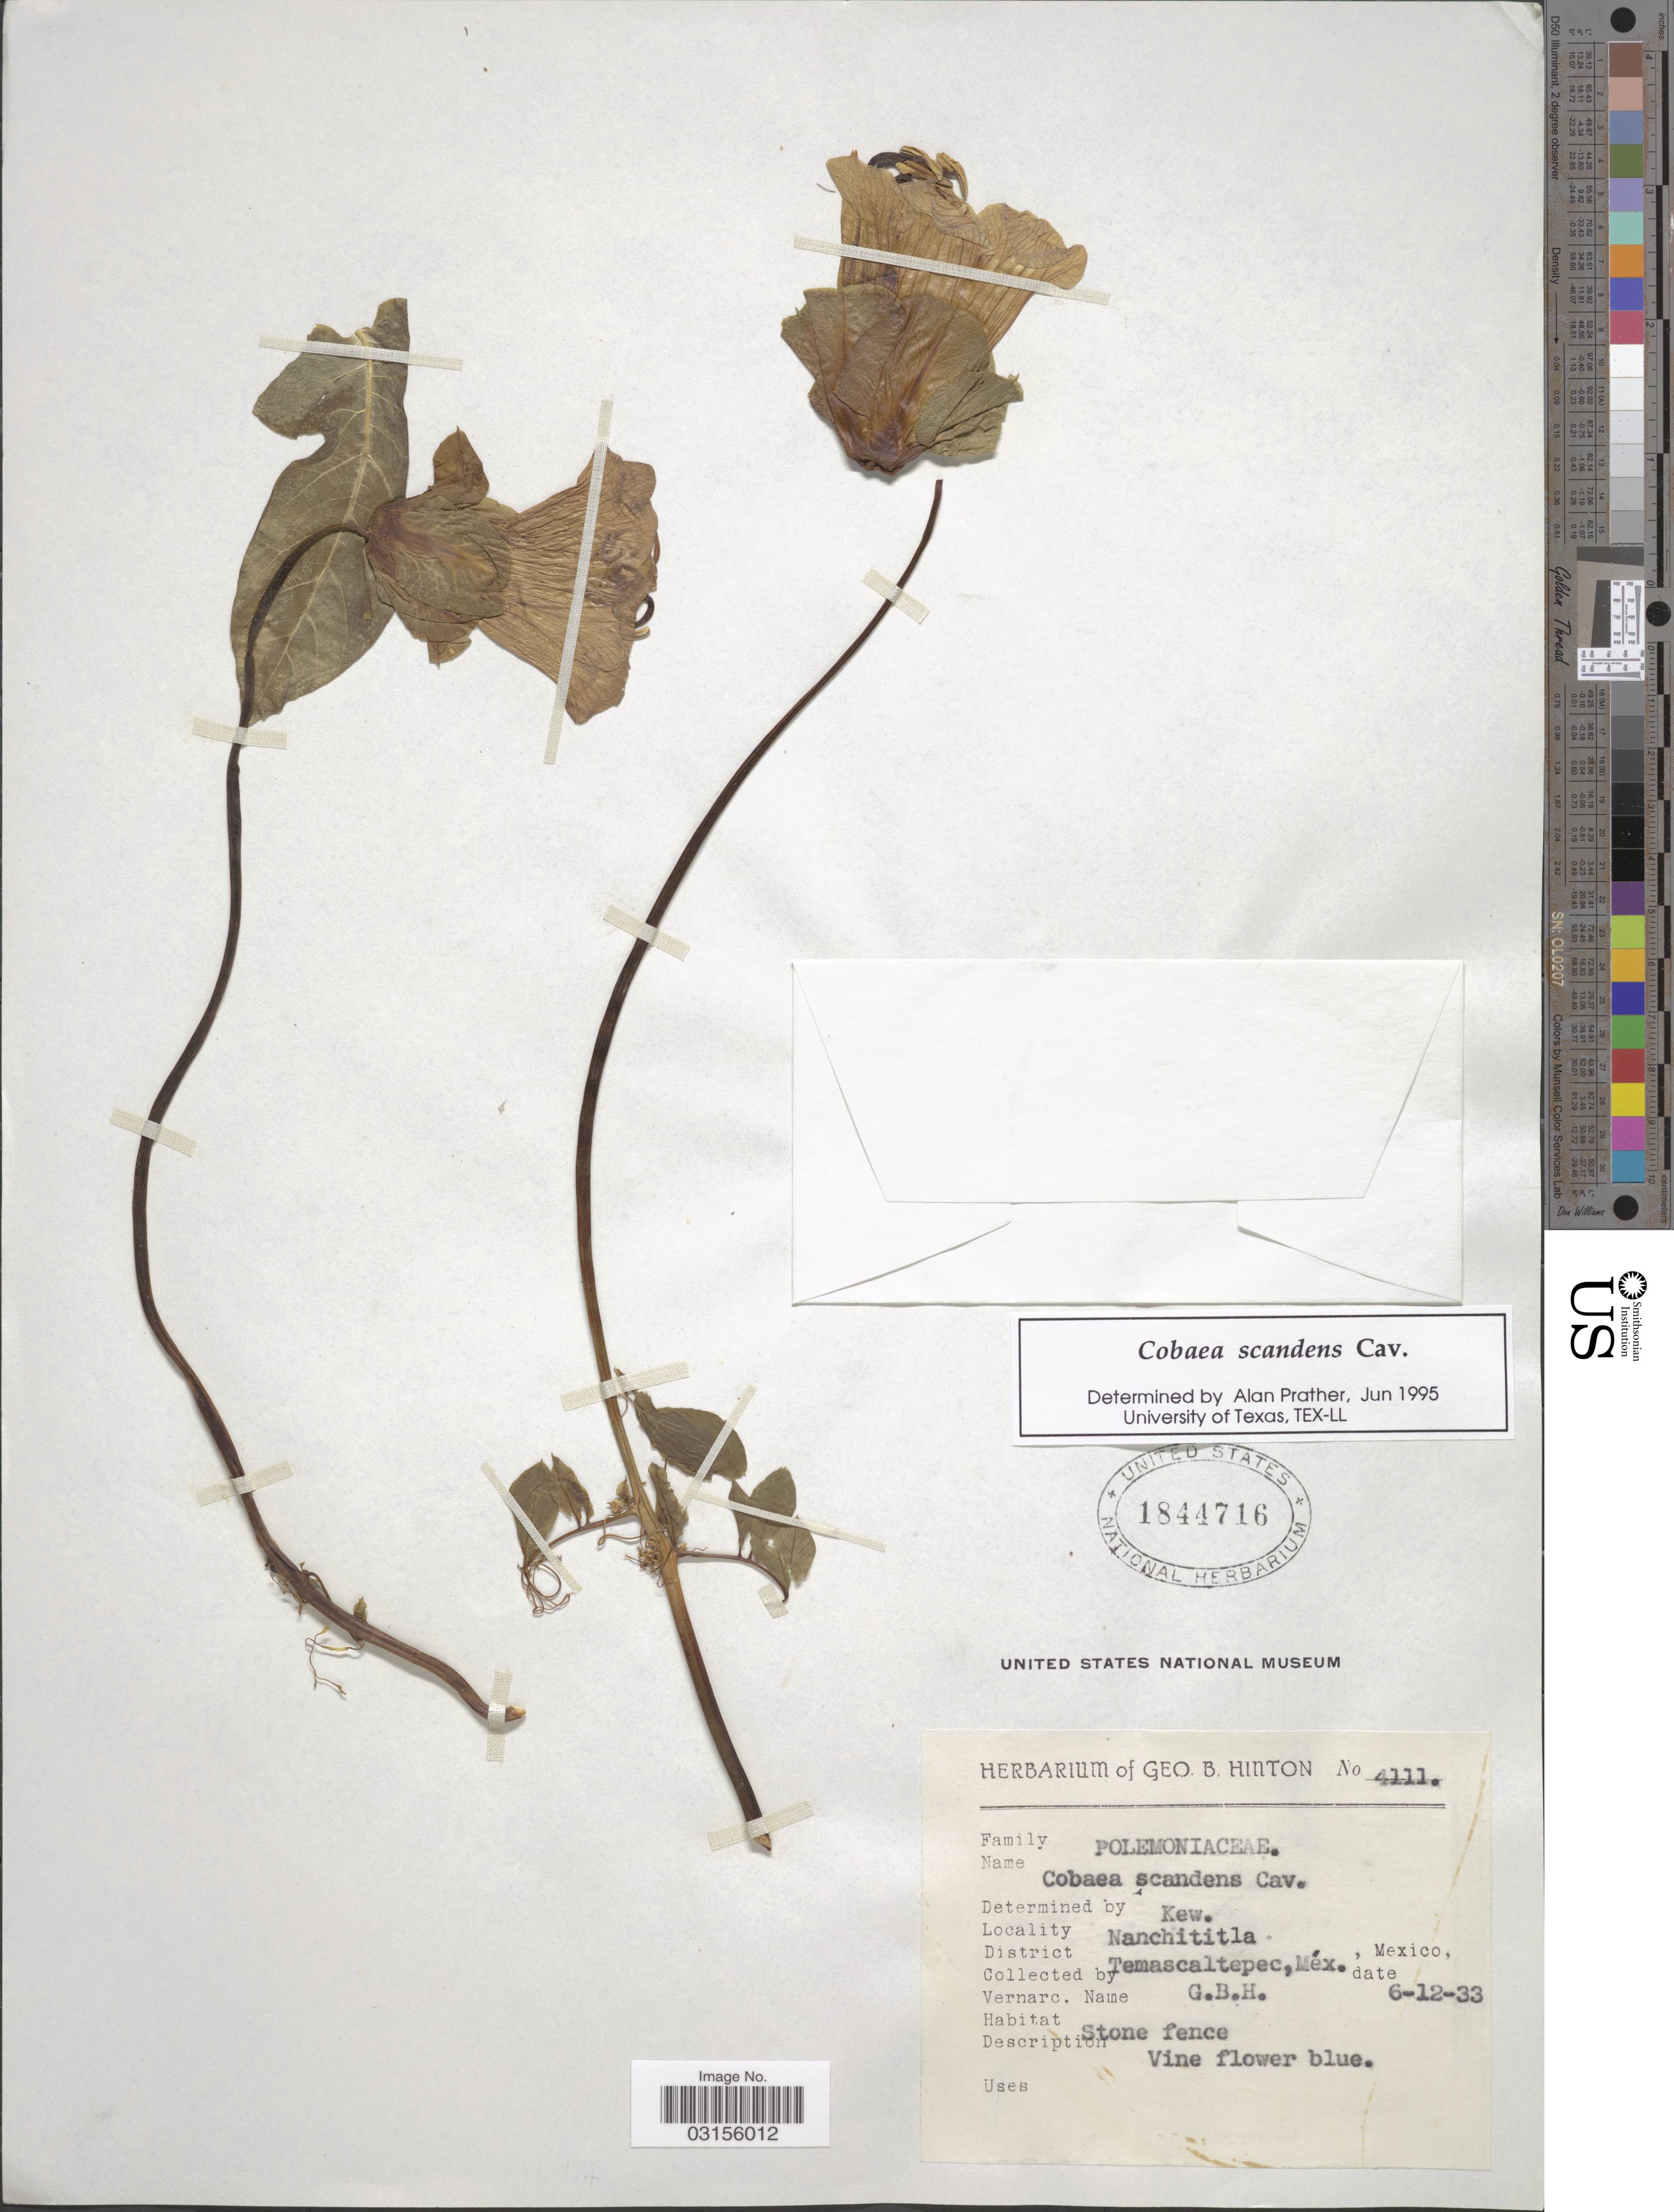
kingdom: Plantae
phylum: Tracheophyta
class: Magnoliopsida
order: Ericales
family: Polemoniaceae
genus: Cobaea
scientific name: Cobaea scandens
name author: Cav.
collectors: G. B. Hinton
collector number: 4111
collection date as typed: Transcribed d/m/y: 6/12/33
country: Mexico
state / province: México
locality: Nanchititla. District Temascaltepec.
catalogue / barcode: US 1844716